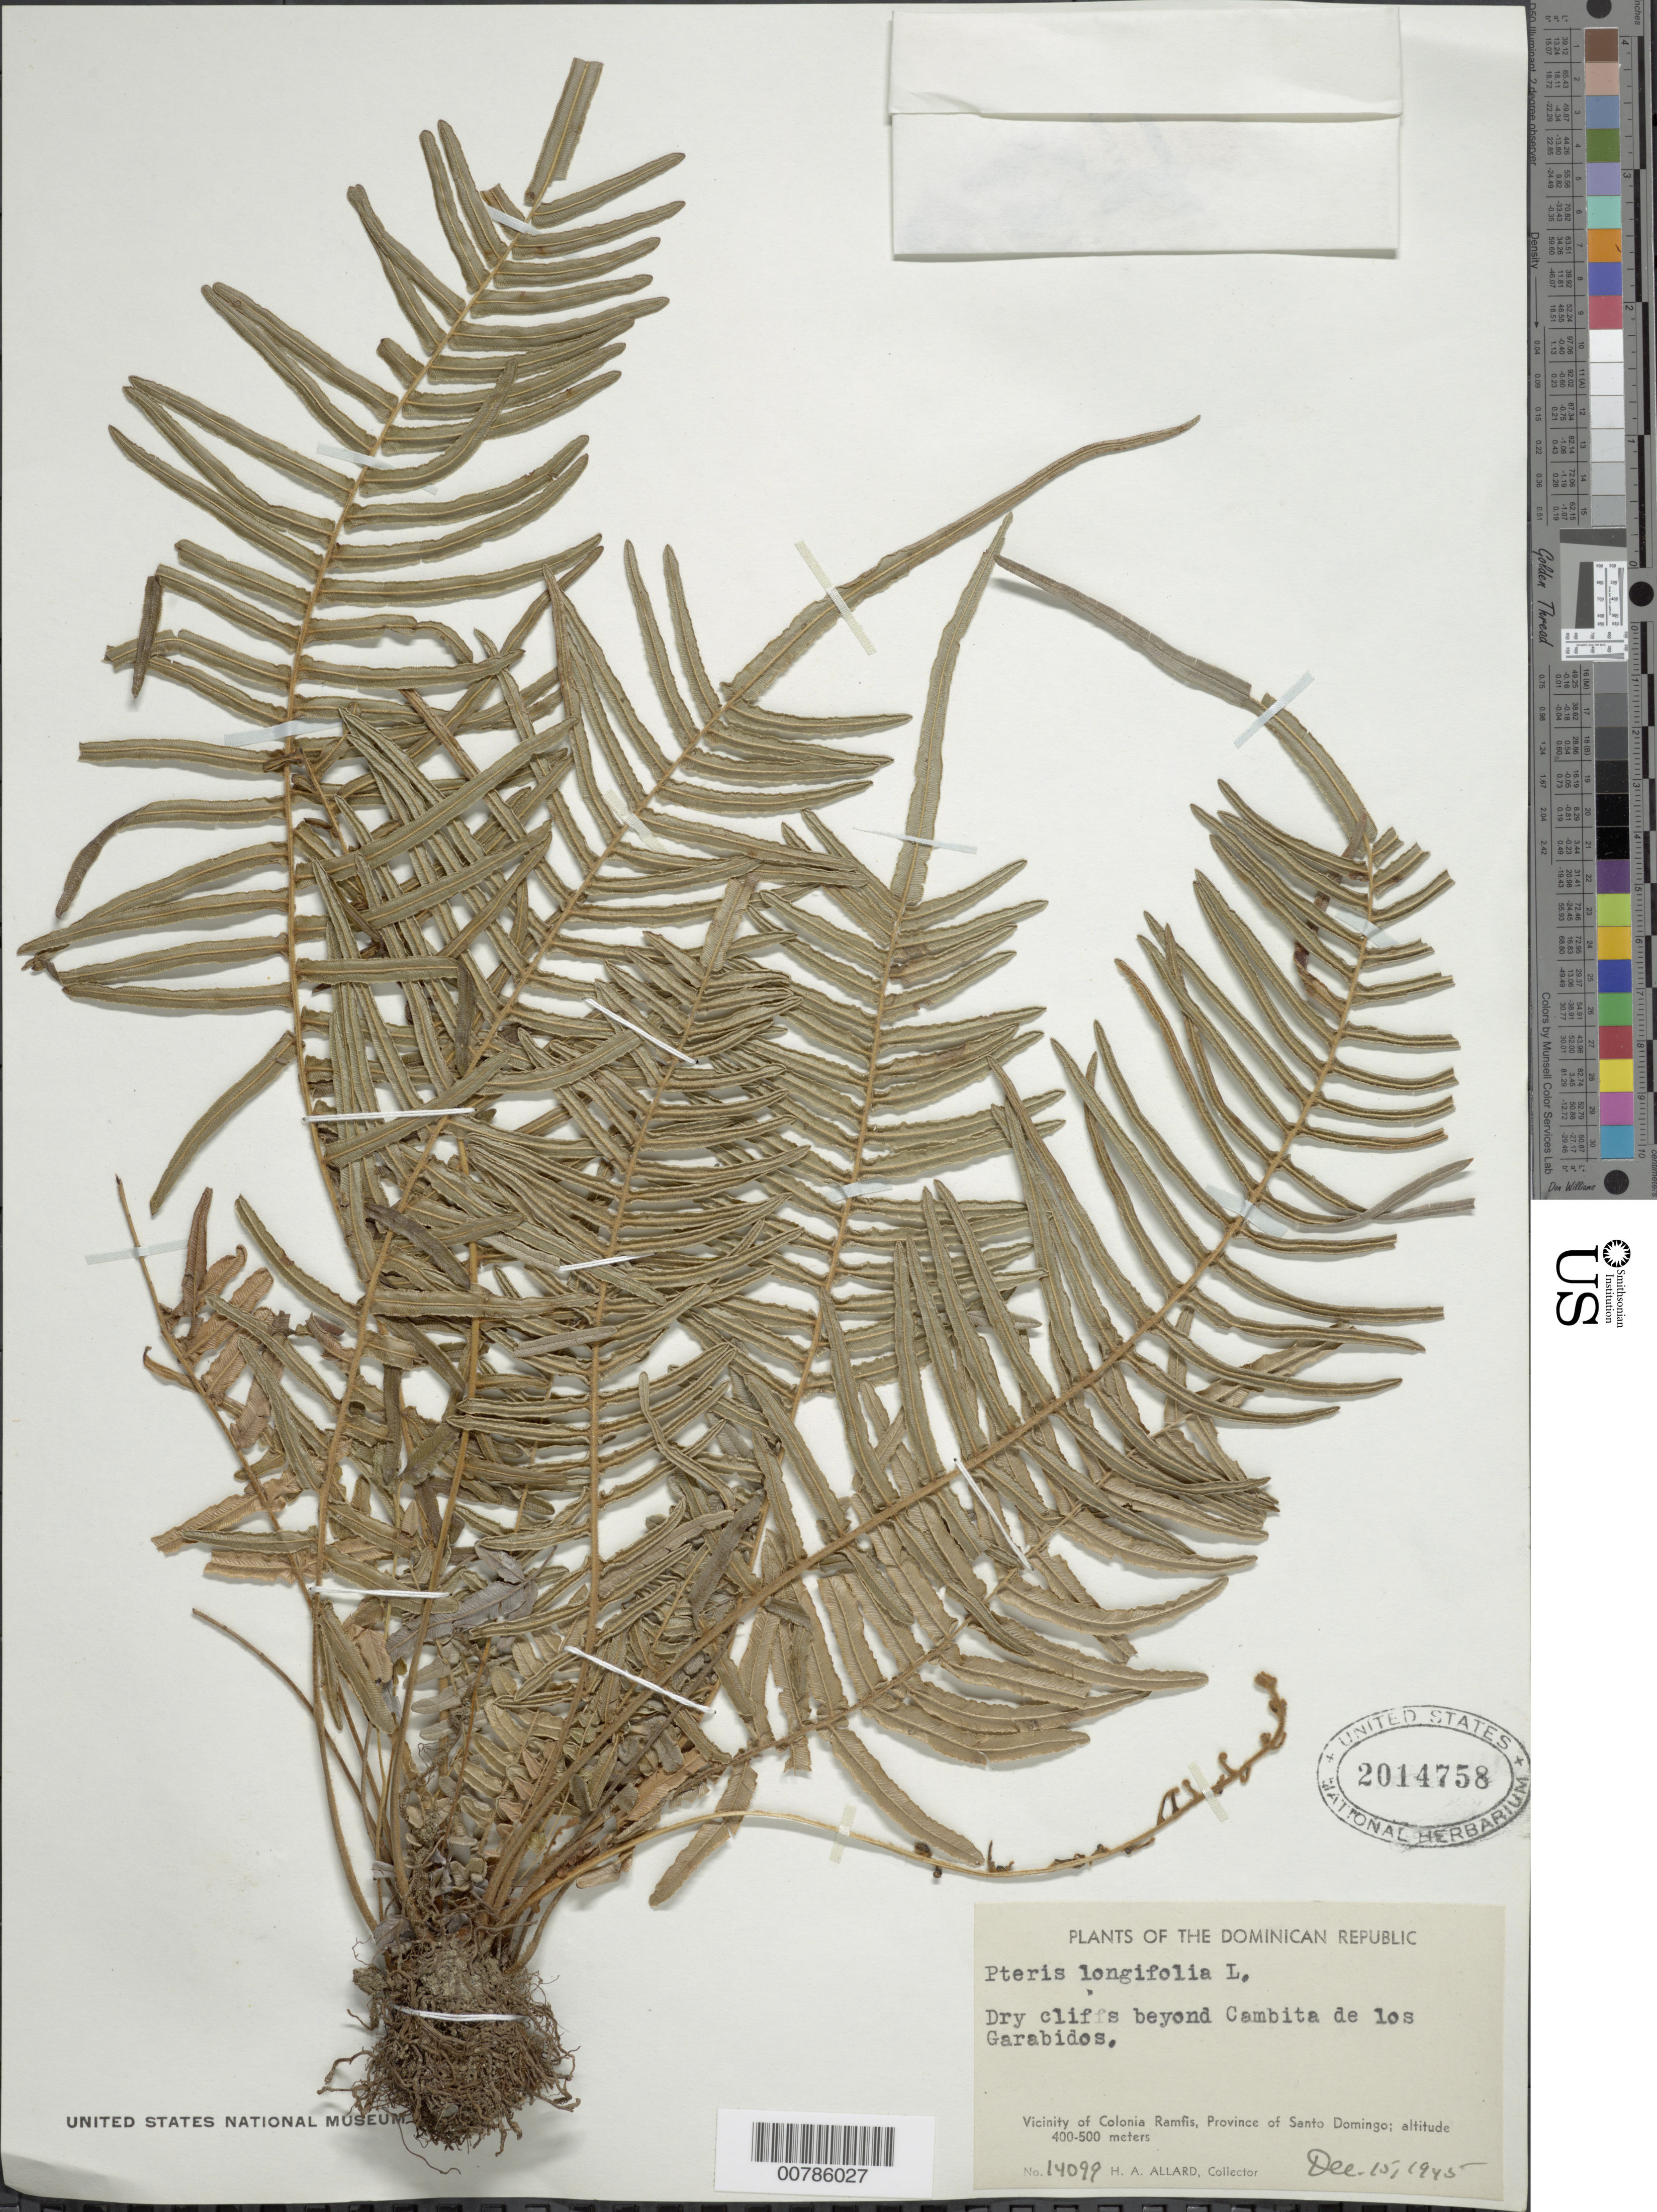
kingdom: Plantae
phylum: Tracheophyta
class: Polypodiopsida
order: Polypodiales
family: Pteridaceae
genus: Pteris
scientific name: Pteris longifolia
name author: L.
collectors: H. A. Allard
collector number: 14099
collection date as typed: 15 Dec 1945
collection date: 1945-12-15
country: Dominican Republic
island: Hispaniola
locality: Prov. Santo Domingo, Colonia Ramfis, cliffs beyond Cambita de los Garabidos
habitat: Dry cliffs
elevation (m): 400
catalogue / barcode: US 2014758